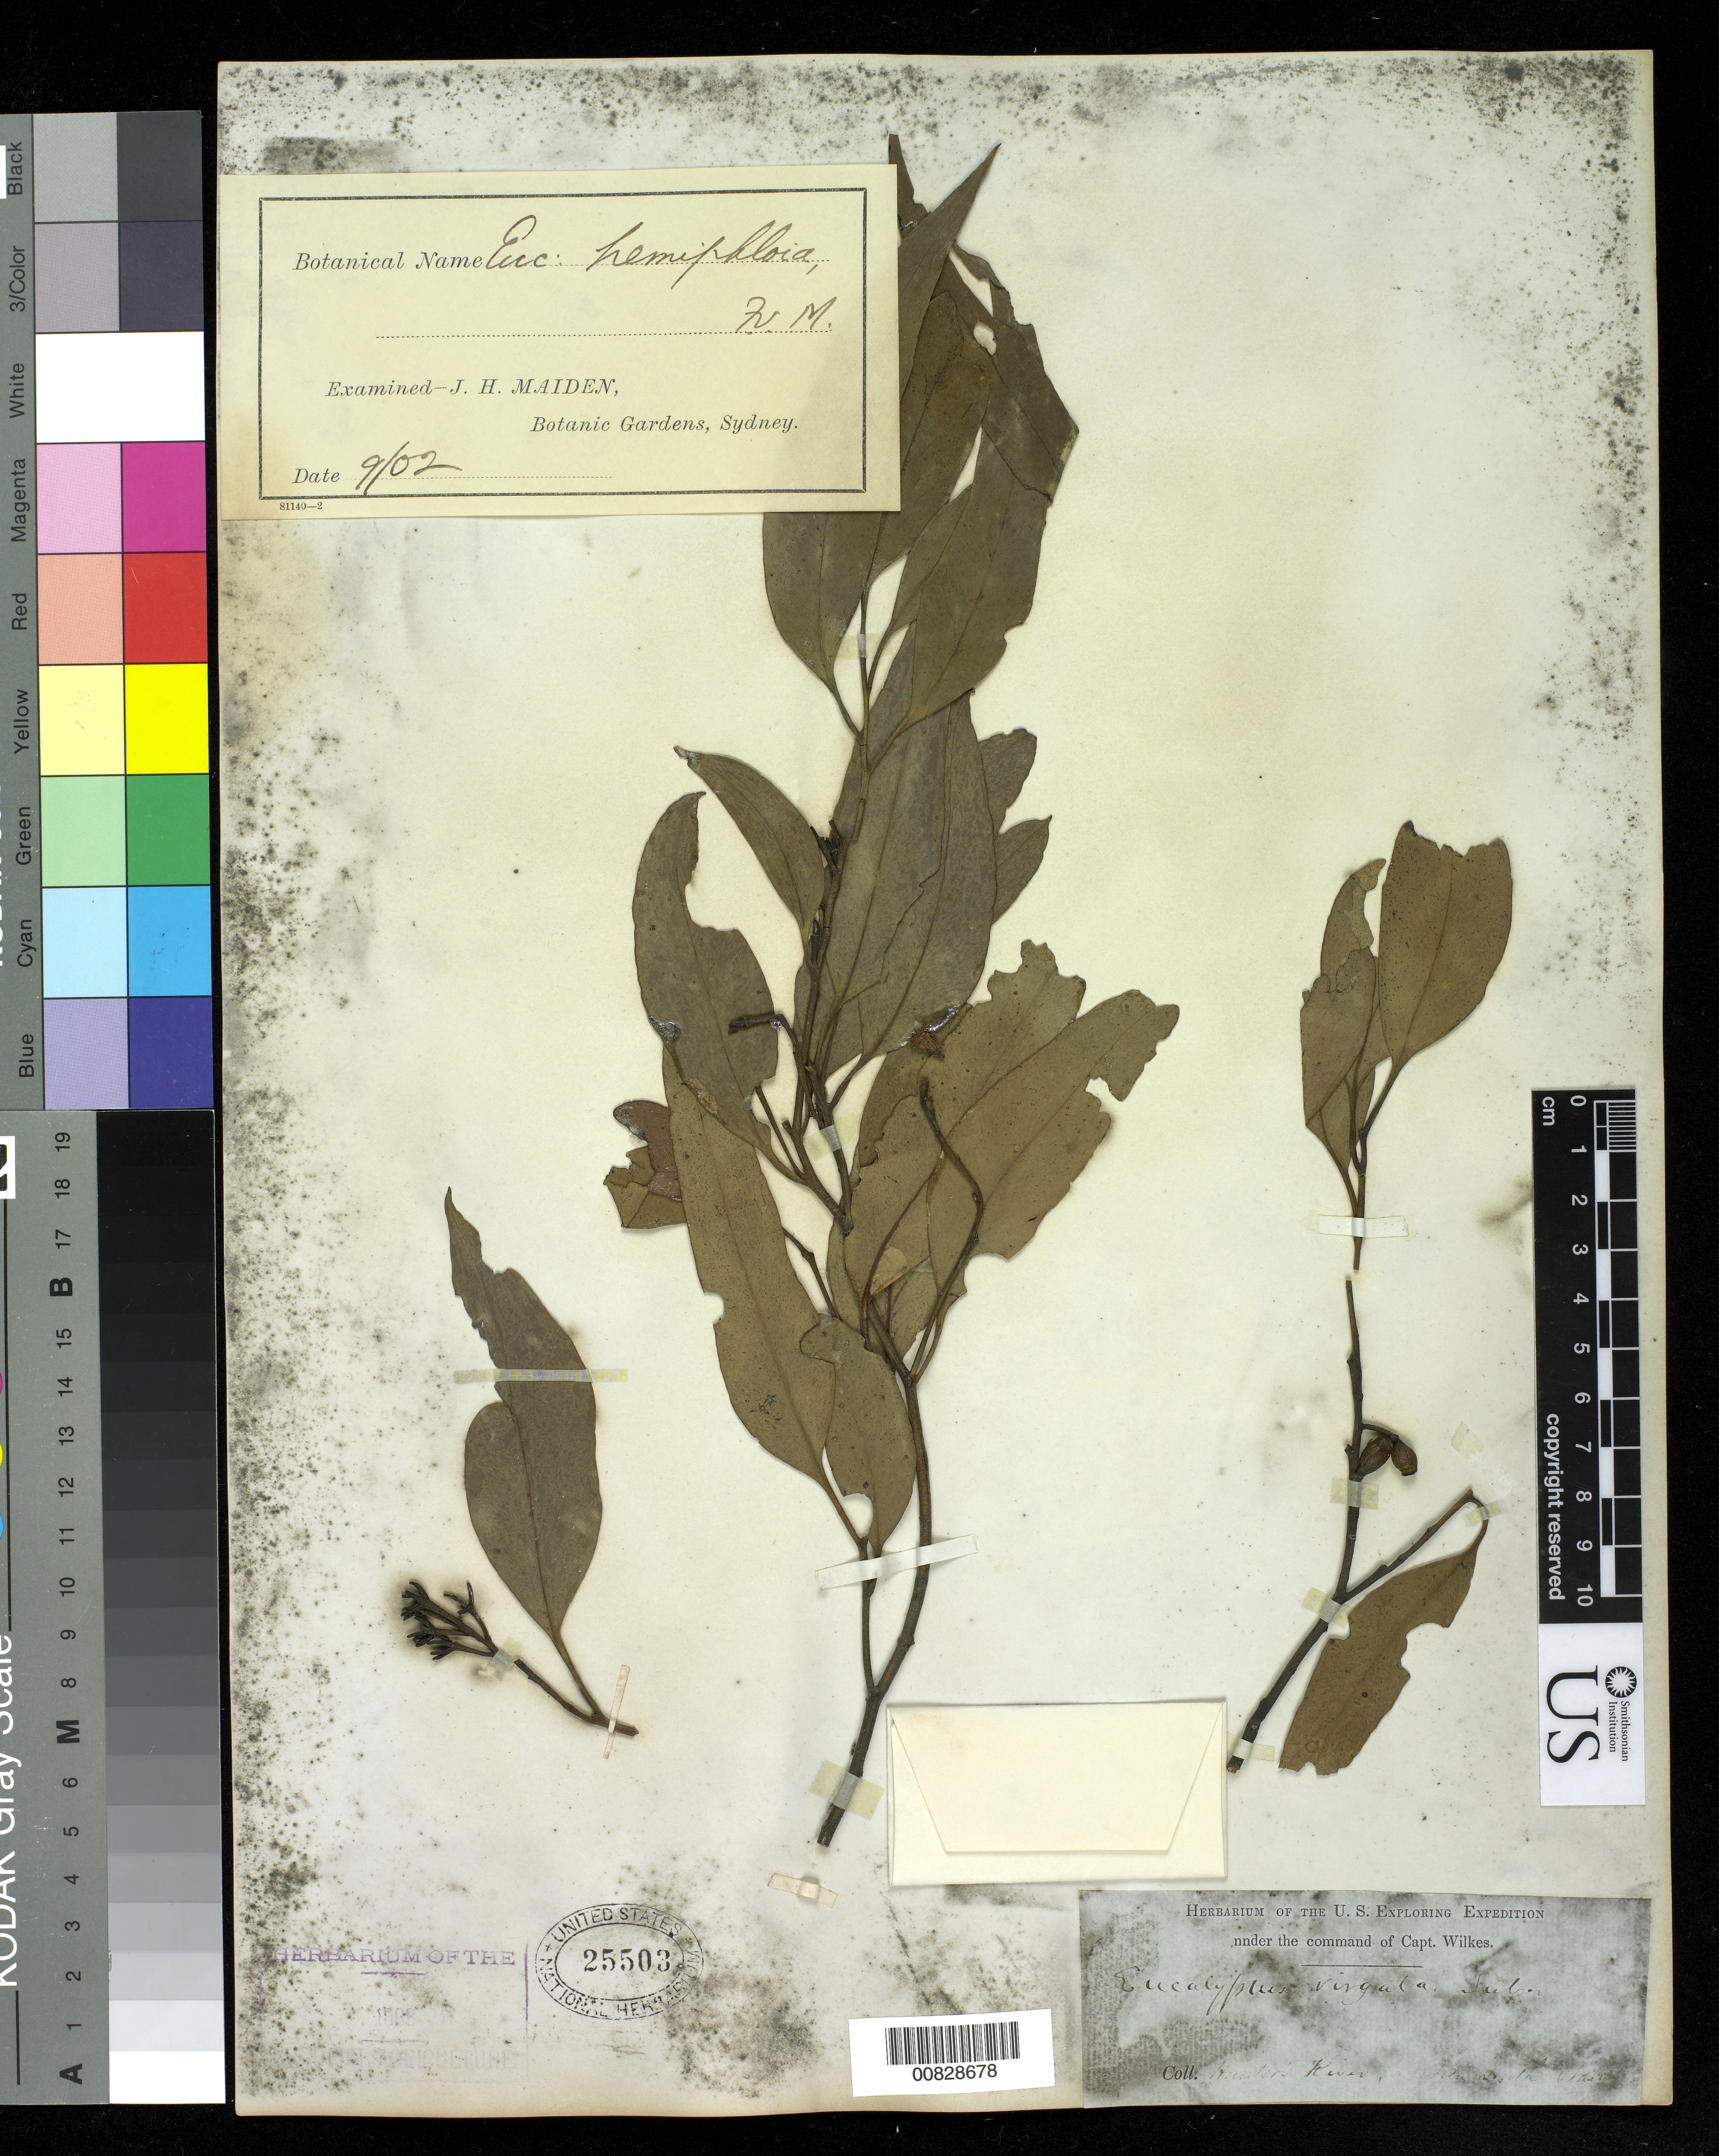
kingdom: Plantae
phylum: Tracheophyta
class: Magnoliopsida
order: Myrtales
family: Myrtaceae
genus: Eucalyptus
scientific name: Eucalyptus moluccana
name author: Roxb.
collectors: Wilkes Explor. Exped.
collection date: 1838/1842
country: Australia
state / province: New South Wales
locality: Hunter's River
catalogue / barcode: US 25503